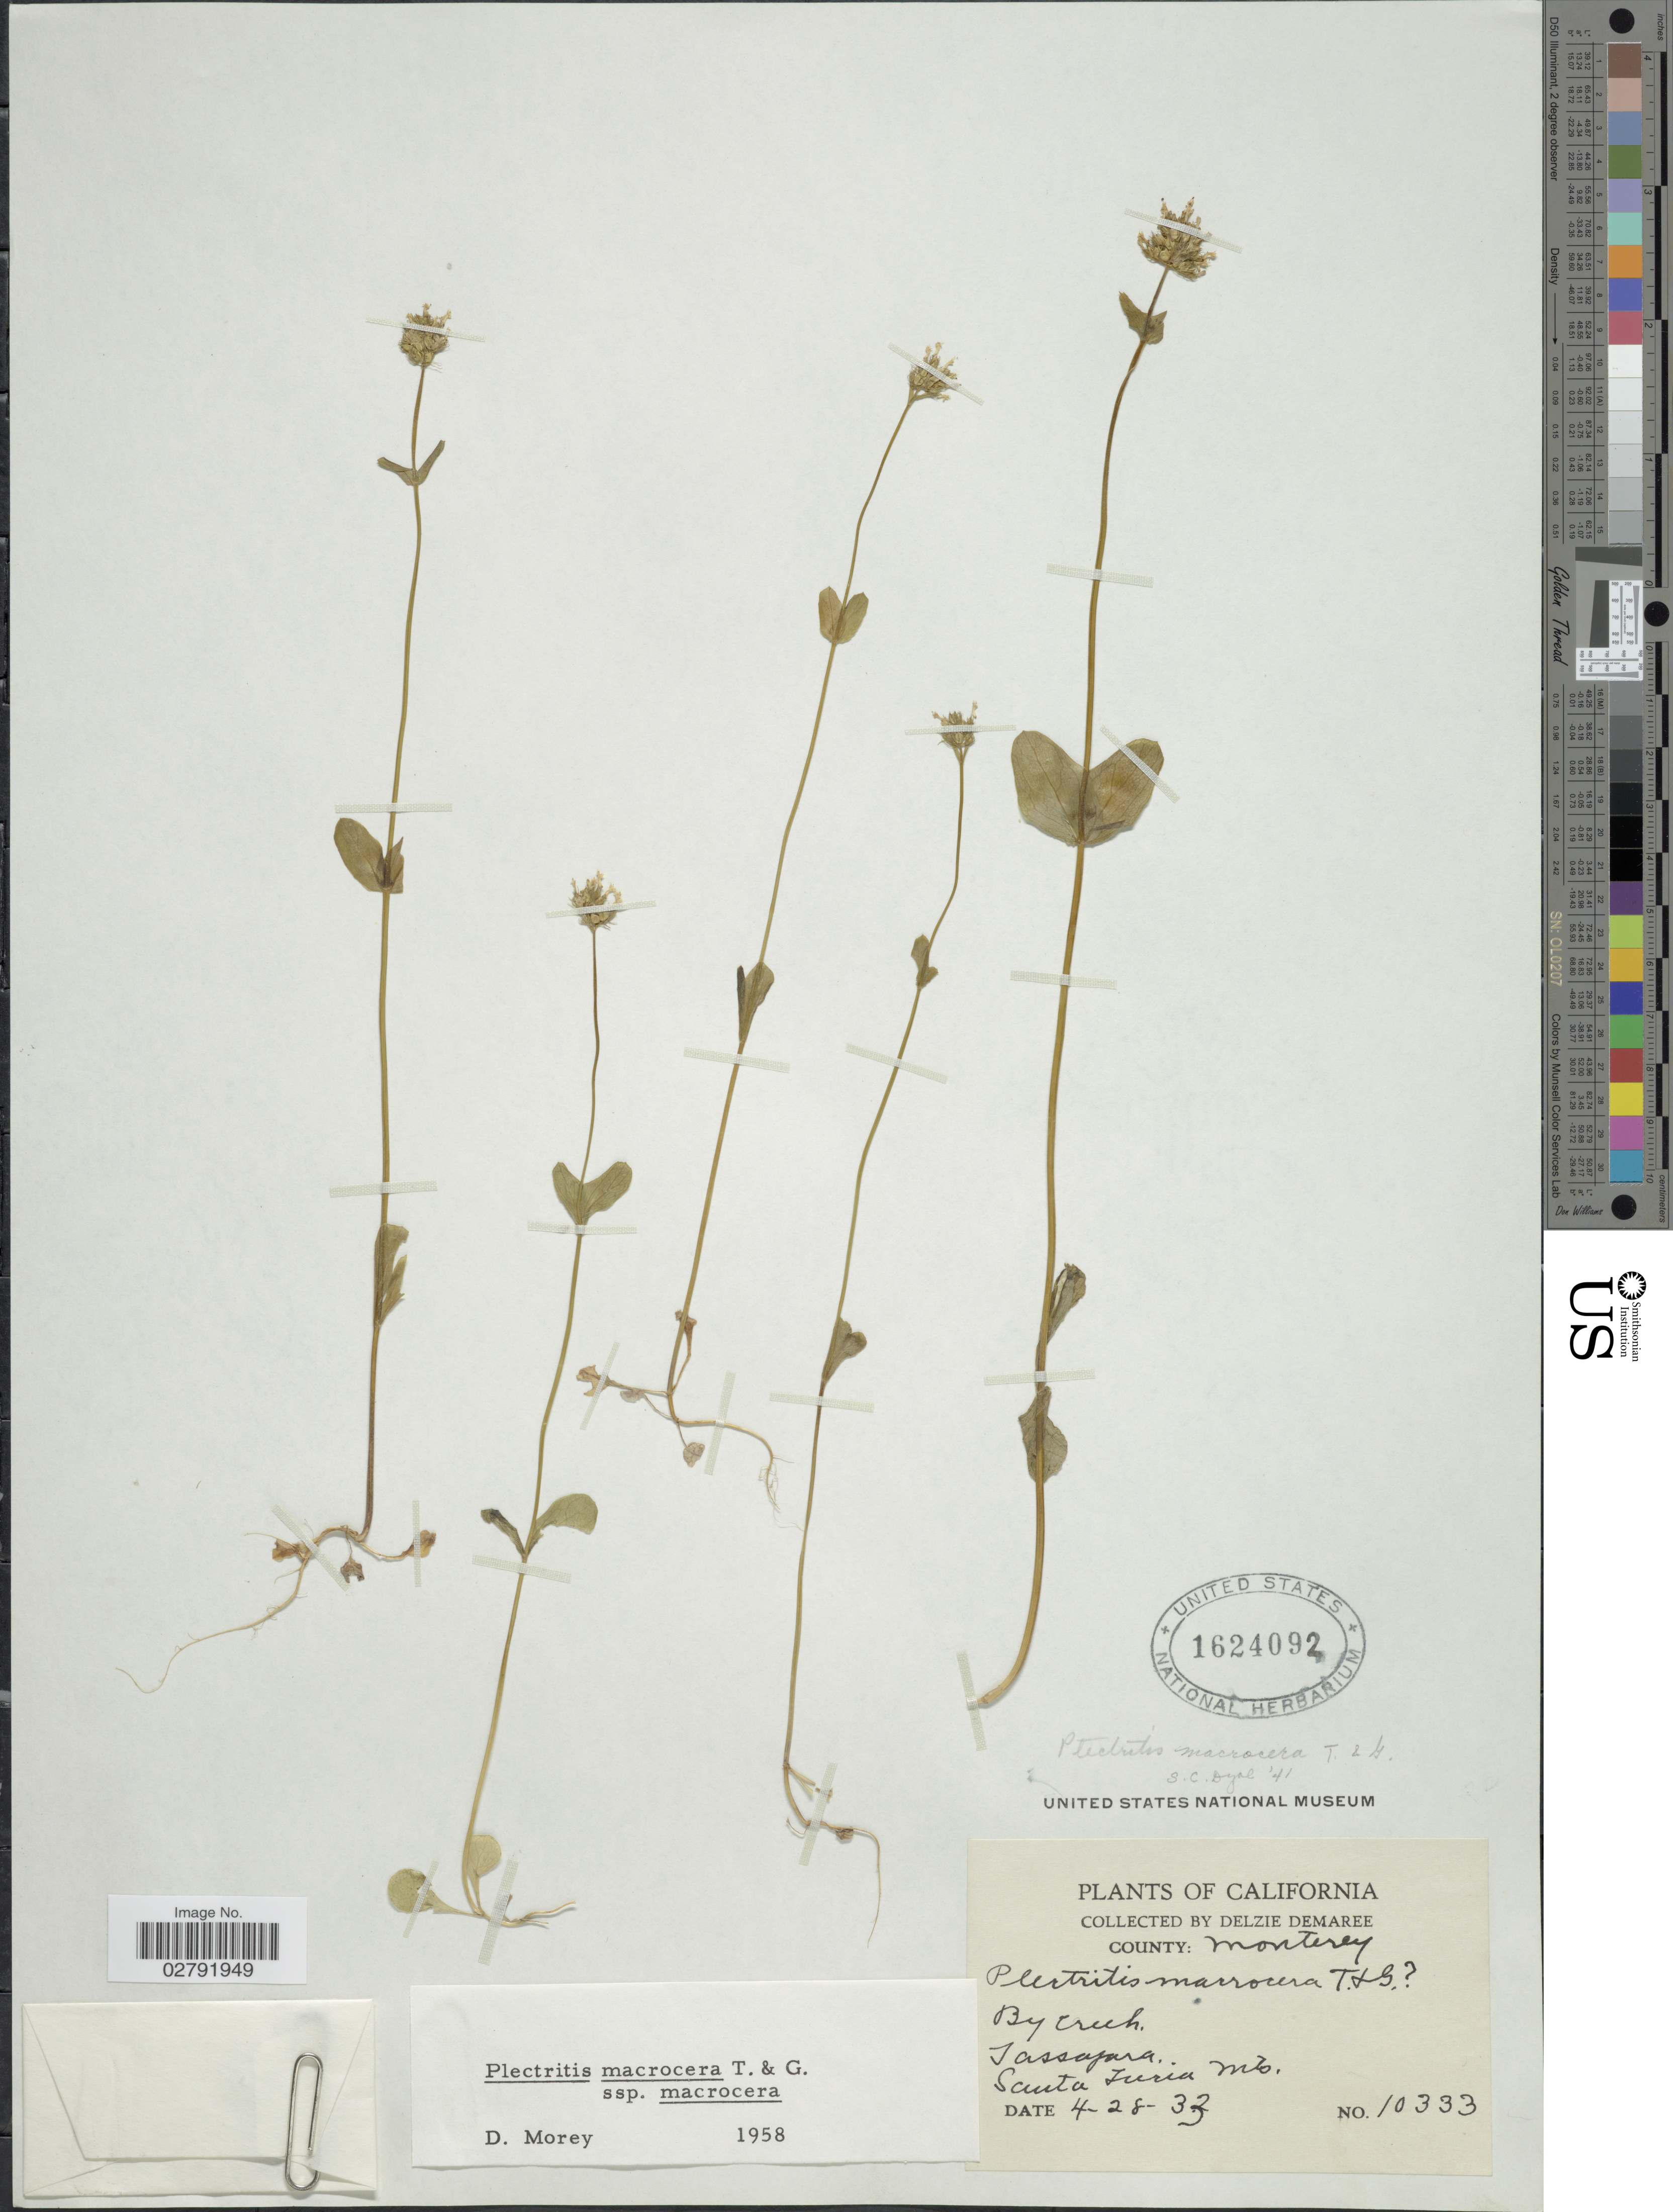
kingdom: Plantae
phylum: Tracheophyta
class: Magnoliopsida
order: Dipsacales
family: Caprifoliaceae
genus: Plectritis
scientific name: Plectritis macrocera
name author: Torr. & A. Gray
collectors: D. Demaree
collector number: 10333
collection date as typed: Transcribed d/m/y: 28/4/33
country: United States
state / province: California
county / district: Monterey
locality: County: Monterey. Tassajara. Santa Lucia Mts.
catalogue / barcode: US 1624092